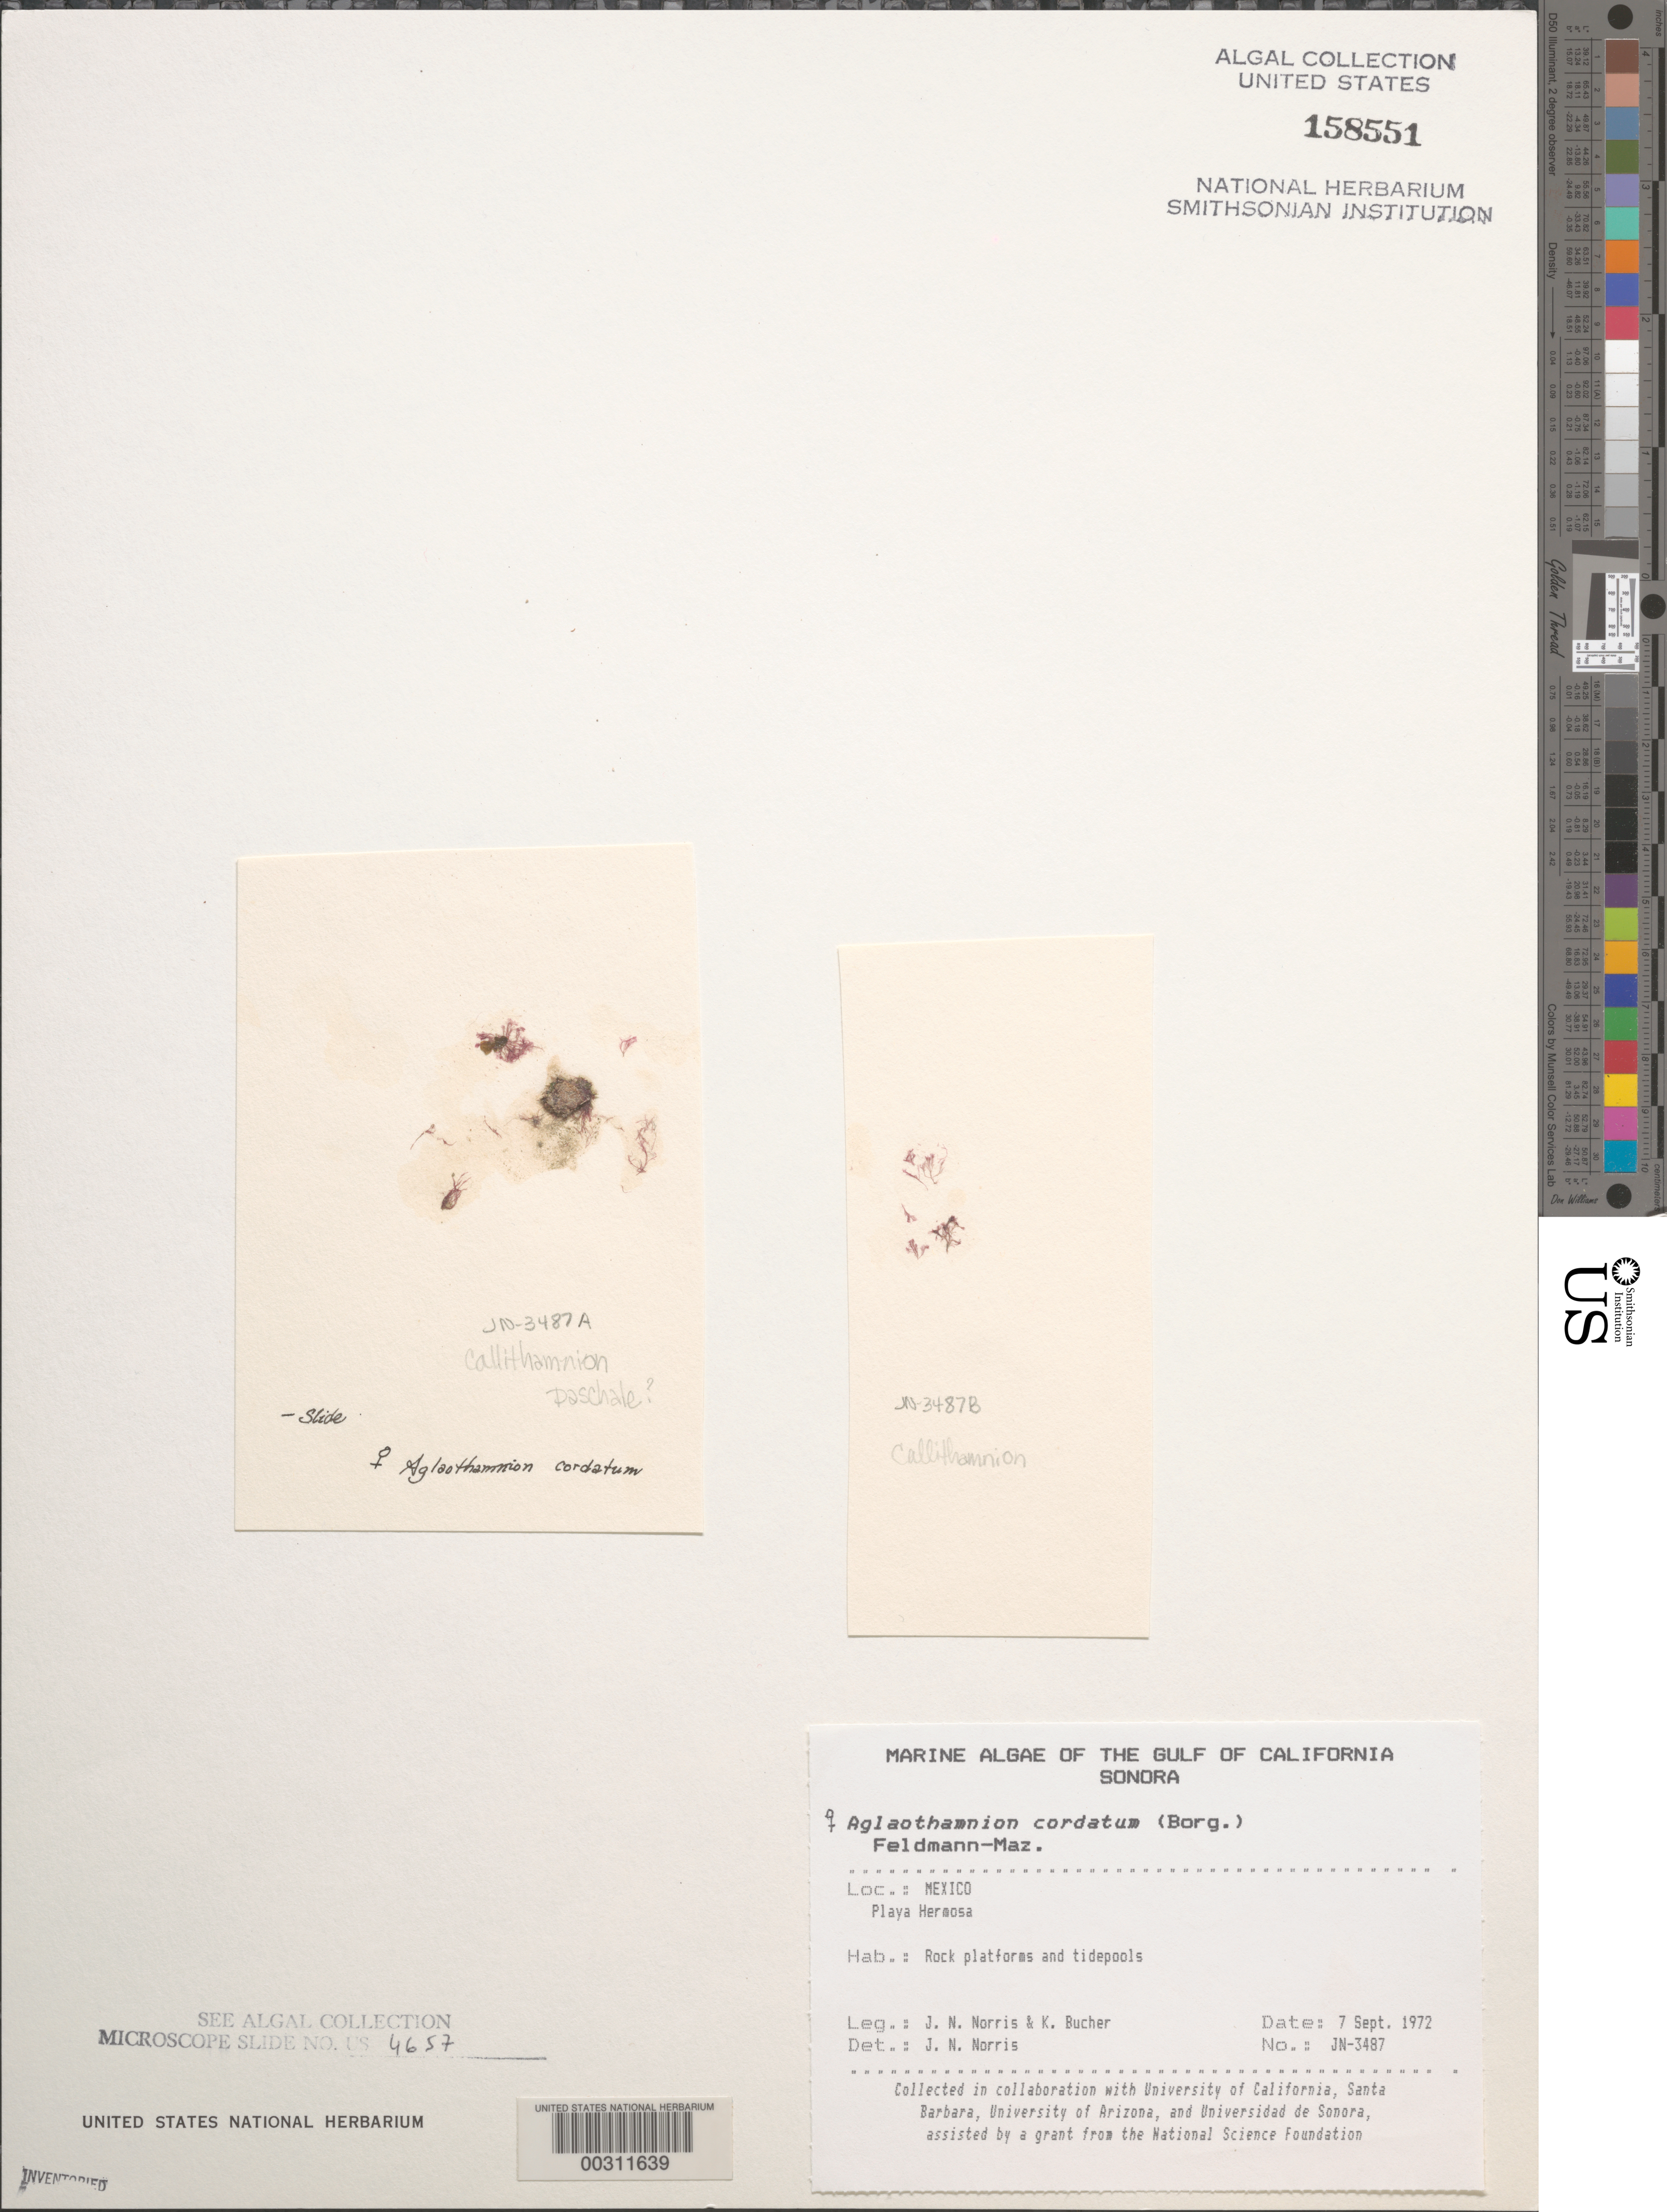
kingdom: Plantae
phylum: Rhodophyta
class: Florideophyceae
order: Ceramiales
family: Callithamniaceae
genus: Aglaothamnion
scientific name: Aglaothamnion cordatum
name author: (Børgesen) Feldm.-Maz.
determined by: Norris, James N.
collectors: J. N. Norris & K. E. Bucher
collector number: JN-3487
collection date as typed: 07 Sep 1972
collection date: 1972-09-07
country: Mexico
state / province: Sonora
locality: Playa Hermosa, Puerto Penasco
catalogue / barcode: US 158551